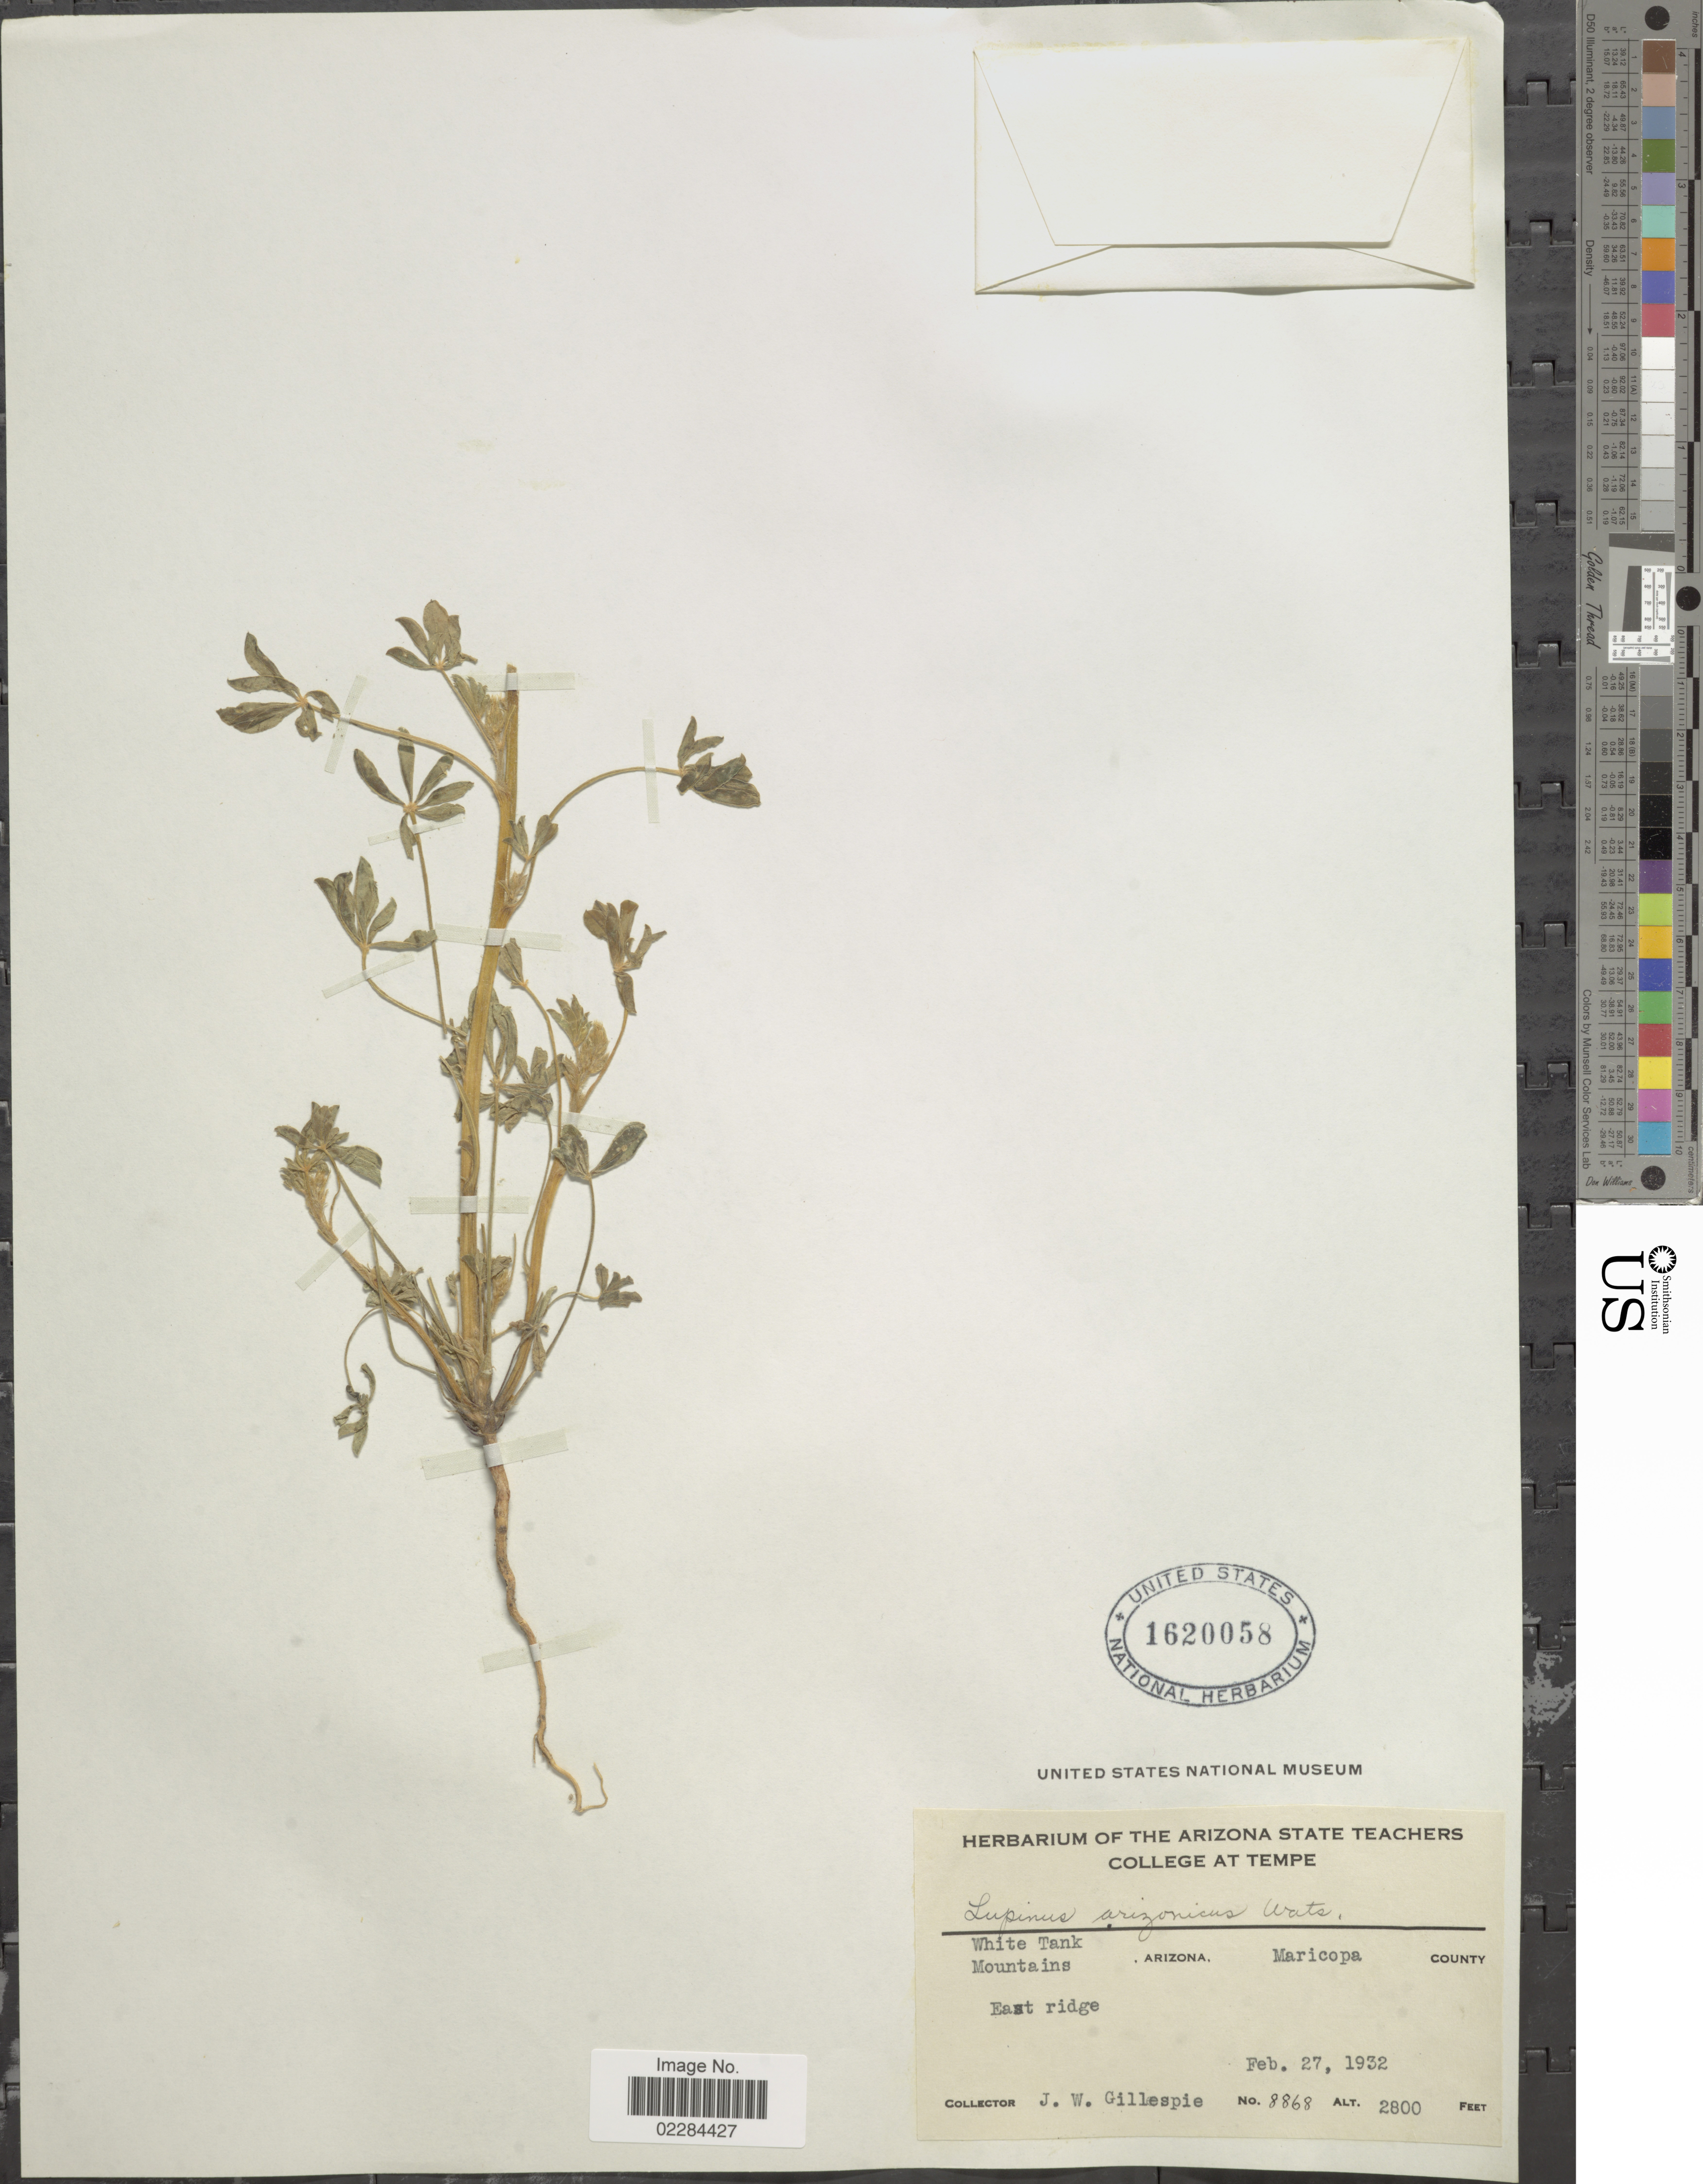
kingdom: Plantae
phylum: Tracheophyta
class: Magnoliopsida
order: Fabales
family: Fabaceae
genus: Lupinus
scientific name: Lupinus arizonicus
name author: (S. Watson) S. Watson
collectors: J. W. Gillespie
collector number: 8868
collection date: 1932-02-27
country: United States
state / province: Arizona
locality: White Tanks Mountains. Maricopa County. East Ridge.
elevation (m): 853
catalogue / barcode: US 1620058